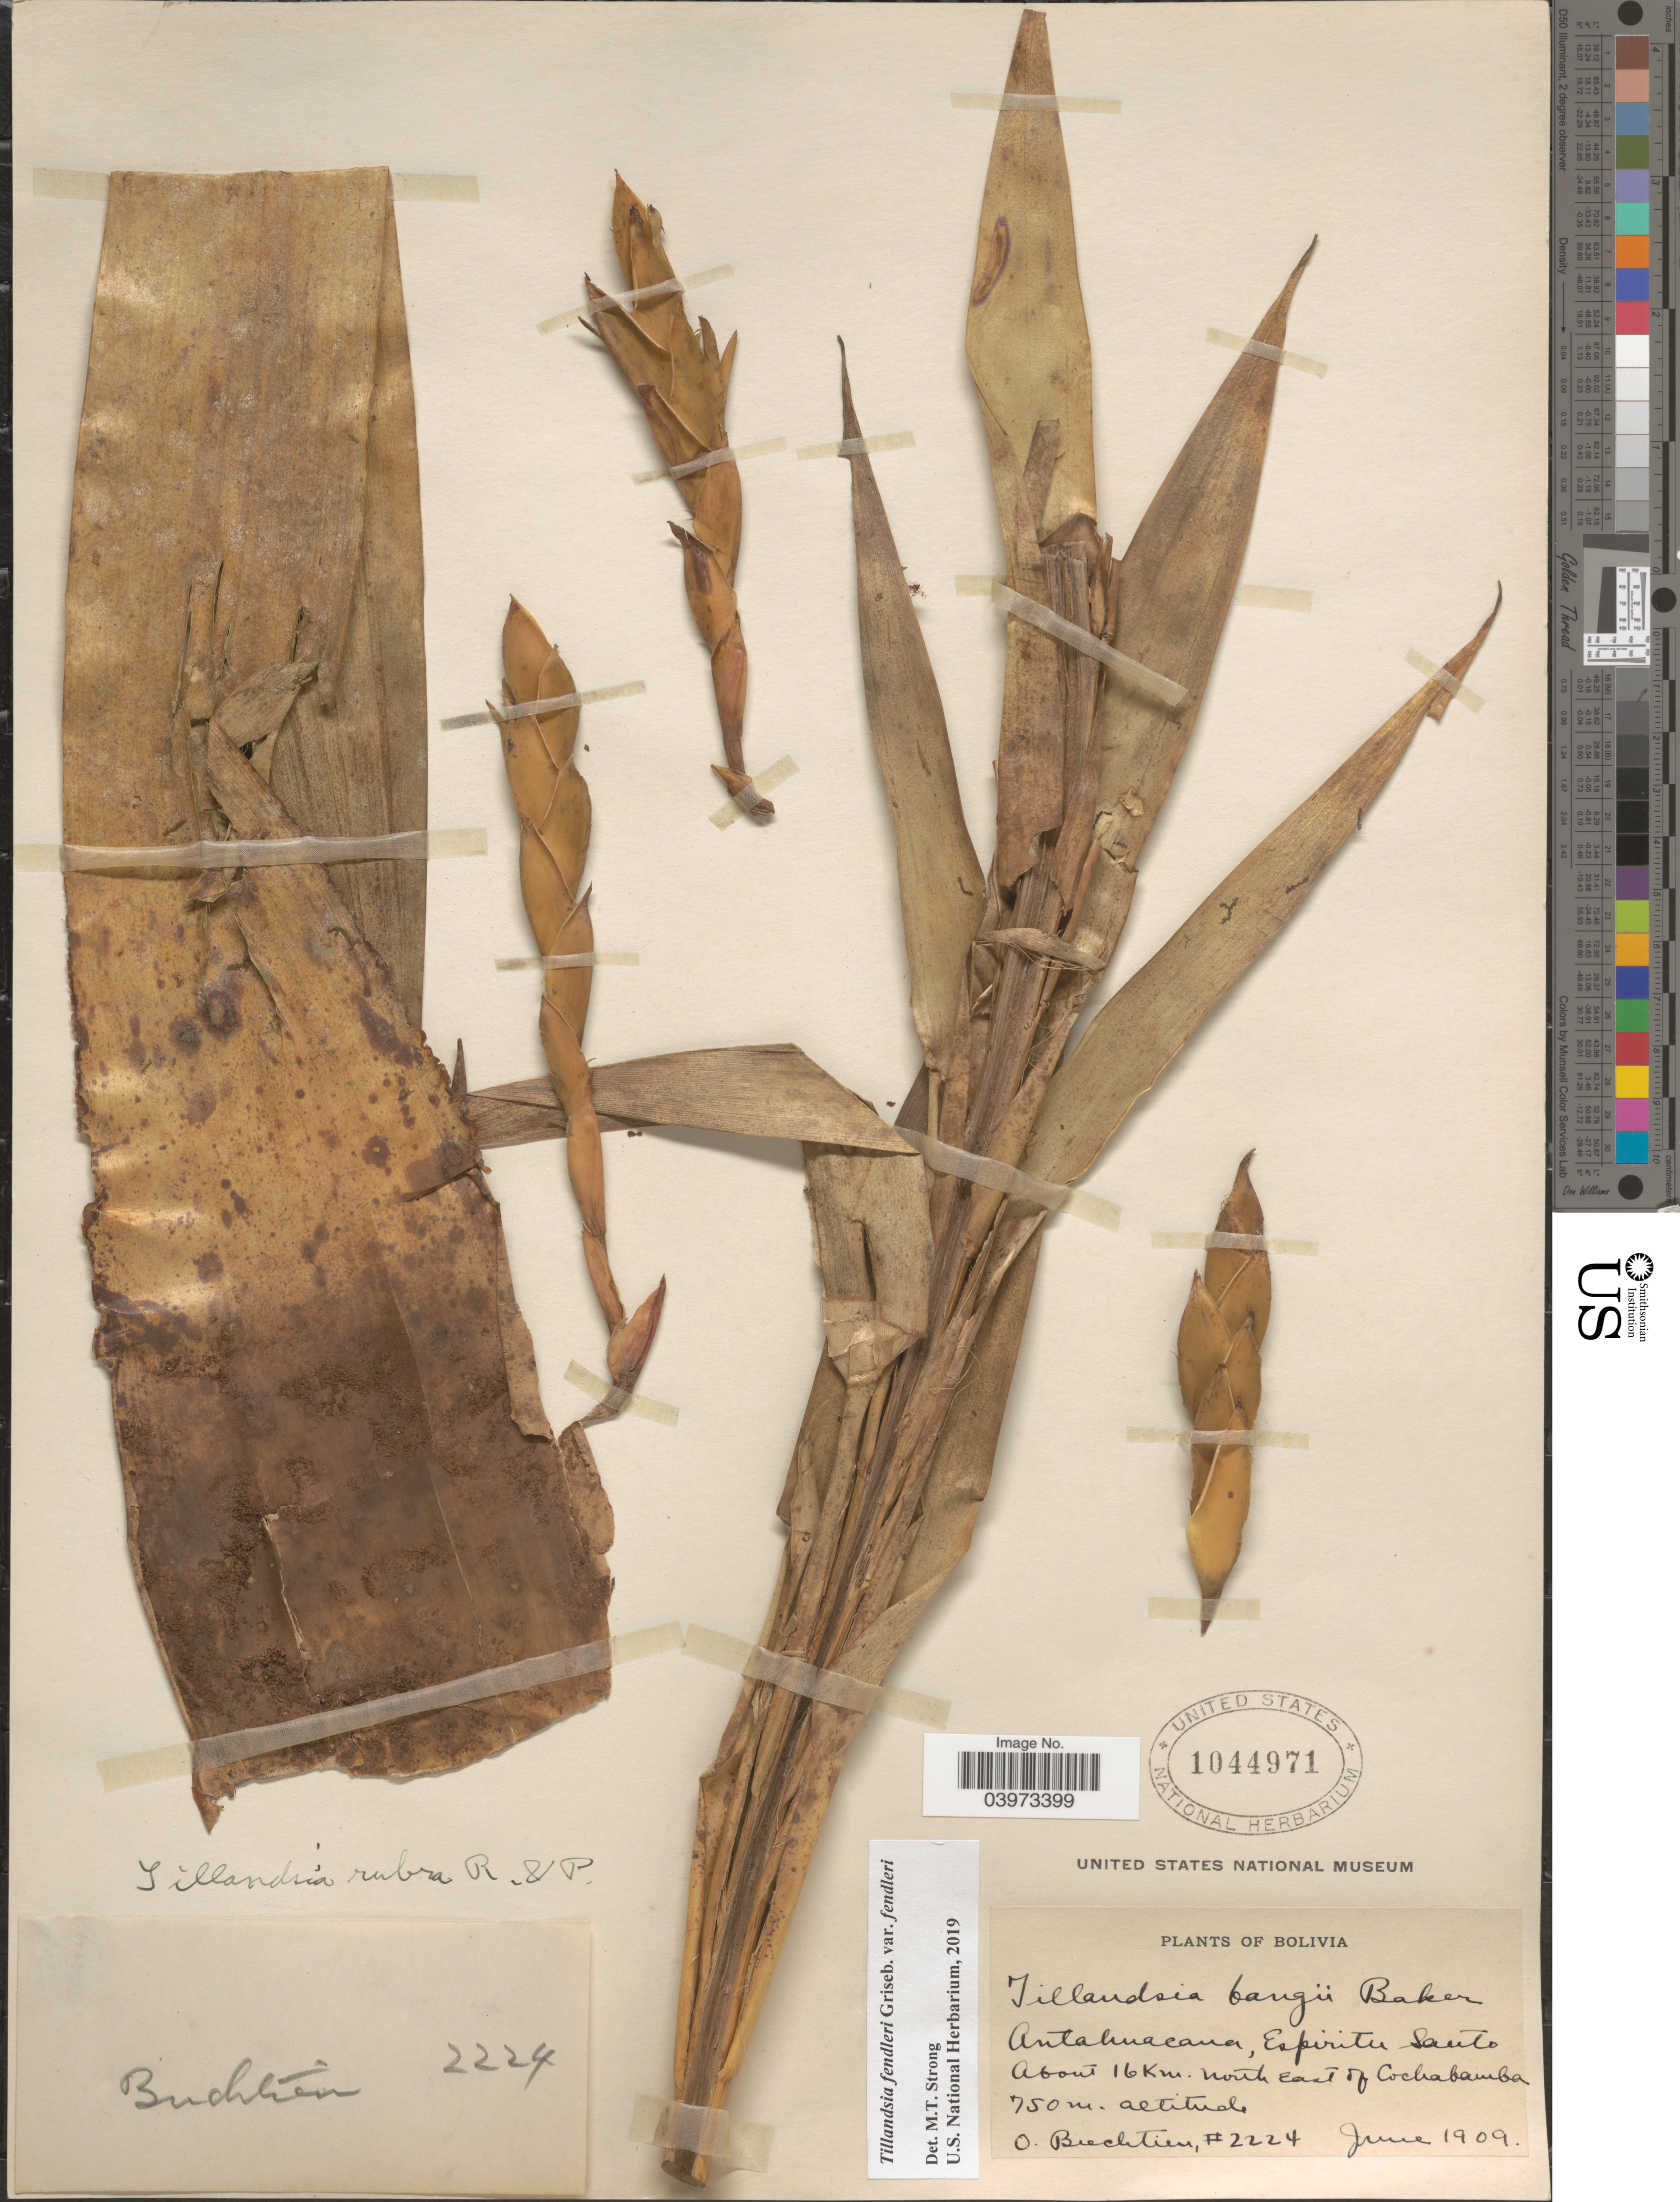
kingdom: Plantae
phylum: Tracheophyta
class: Liliopsida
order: Poales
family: Bromeliaceae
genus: Tillandsia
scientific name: Tillandsia fendleri var. fendleri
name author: Griseb.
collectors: O. Buchtien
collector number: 2224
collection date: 1909-06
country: Bolivia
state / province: Cochabamba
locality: Antahuacana, Espiritu Santo. About 16 Km. north east of Cochabamba.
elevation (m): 750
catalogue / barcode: US 1044971